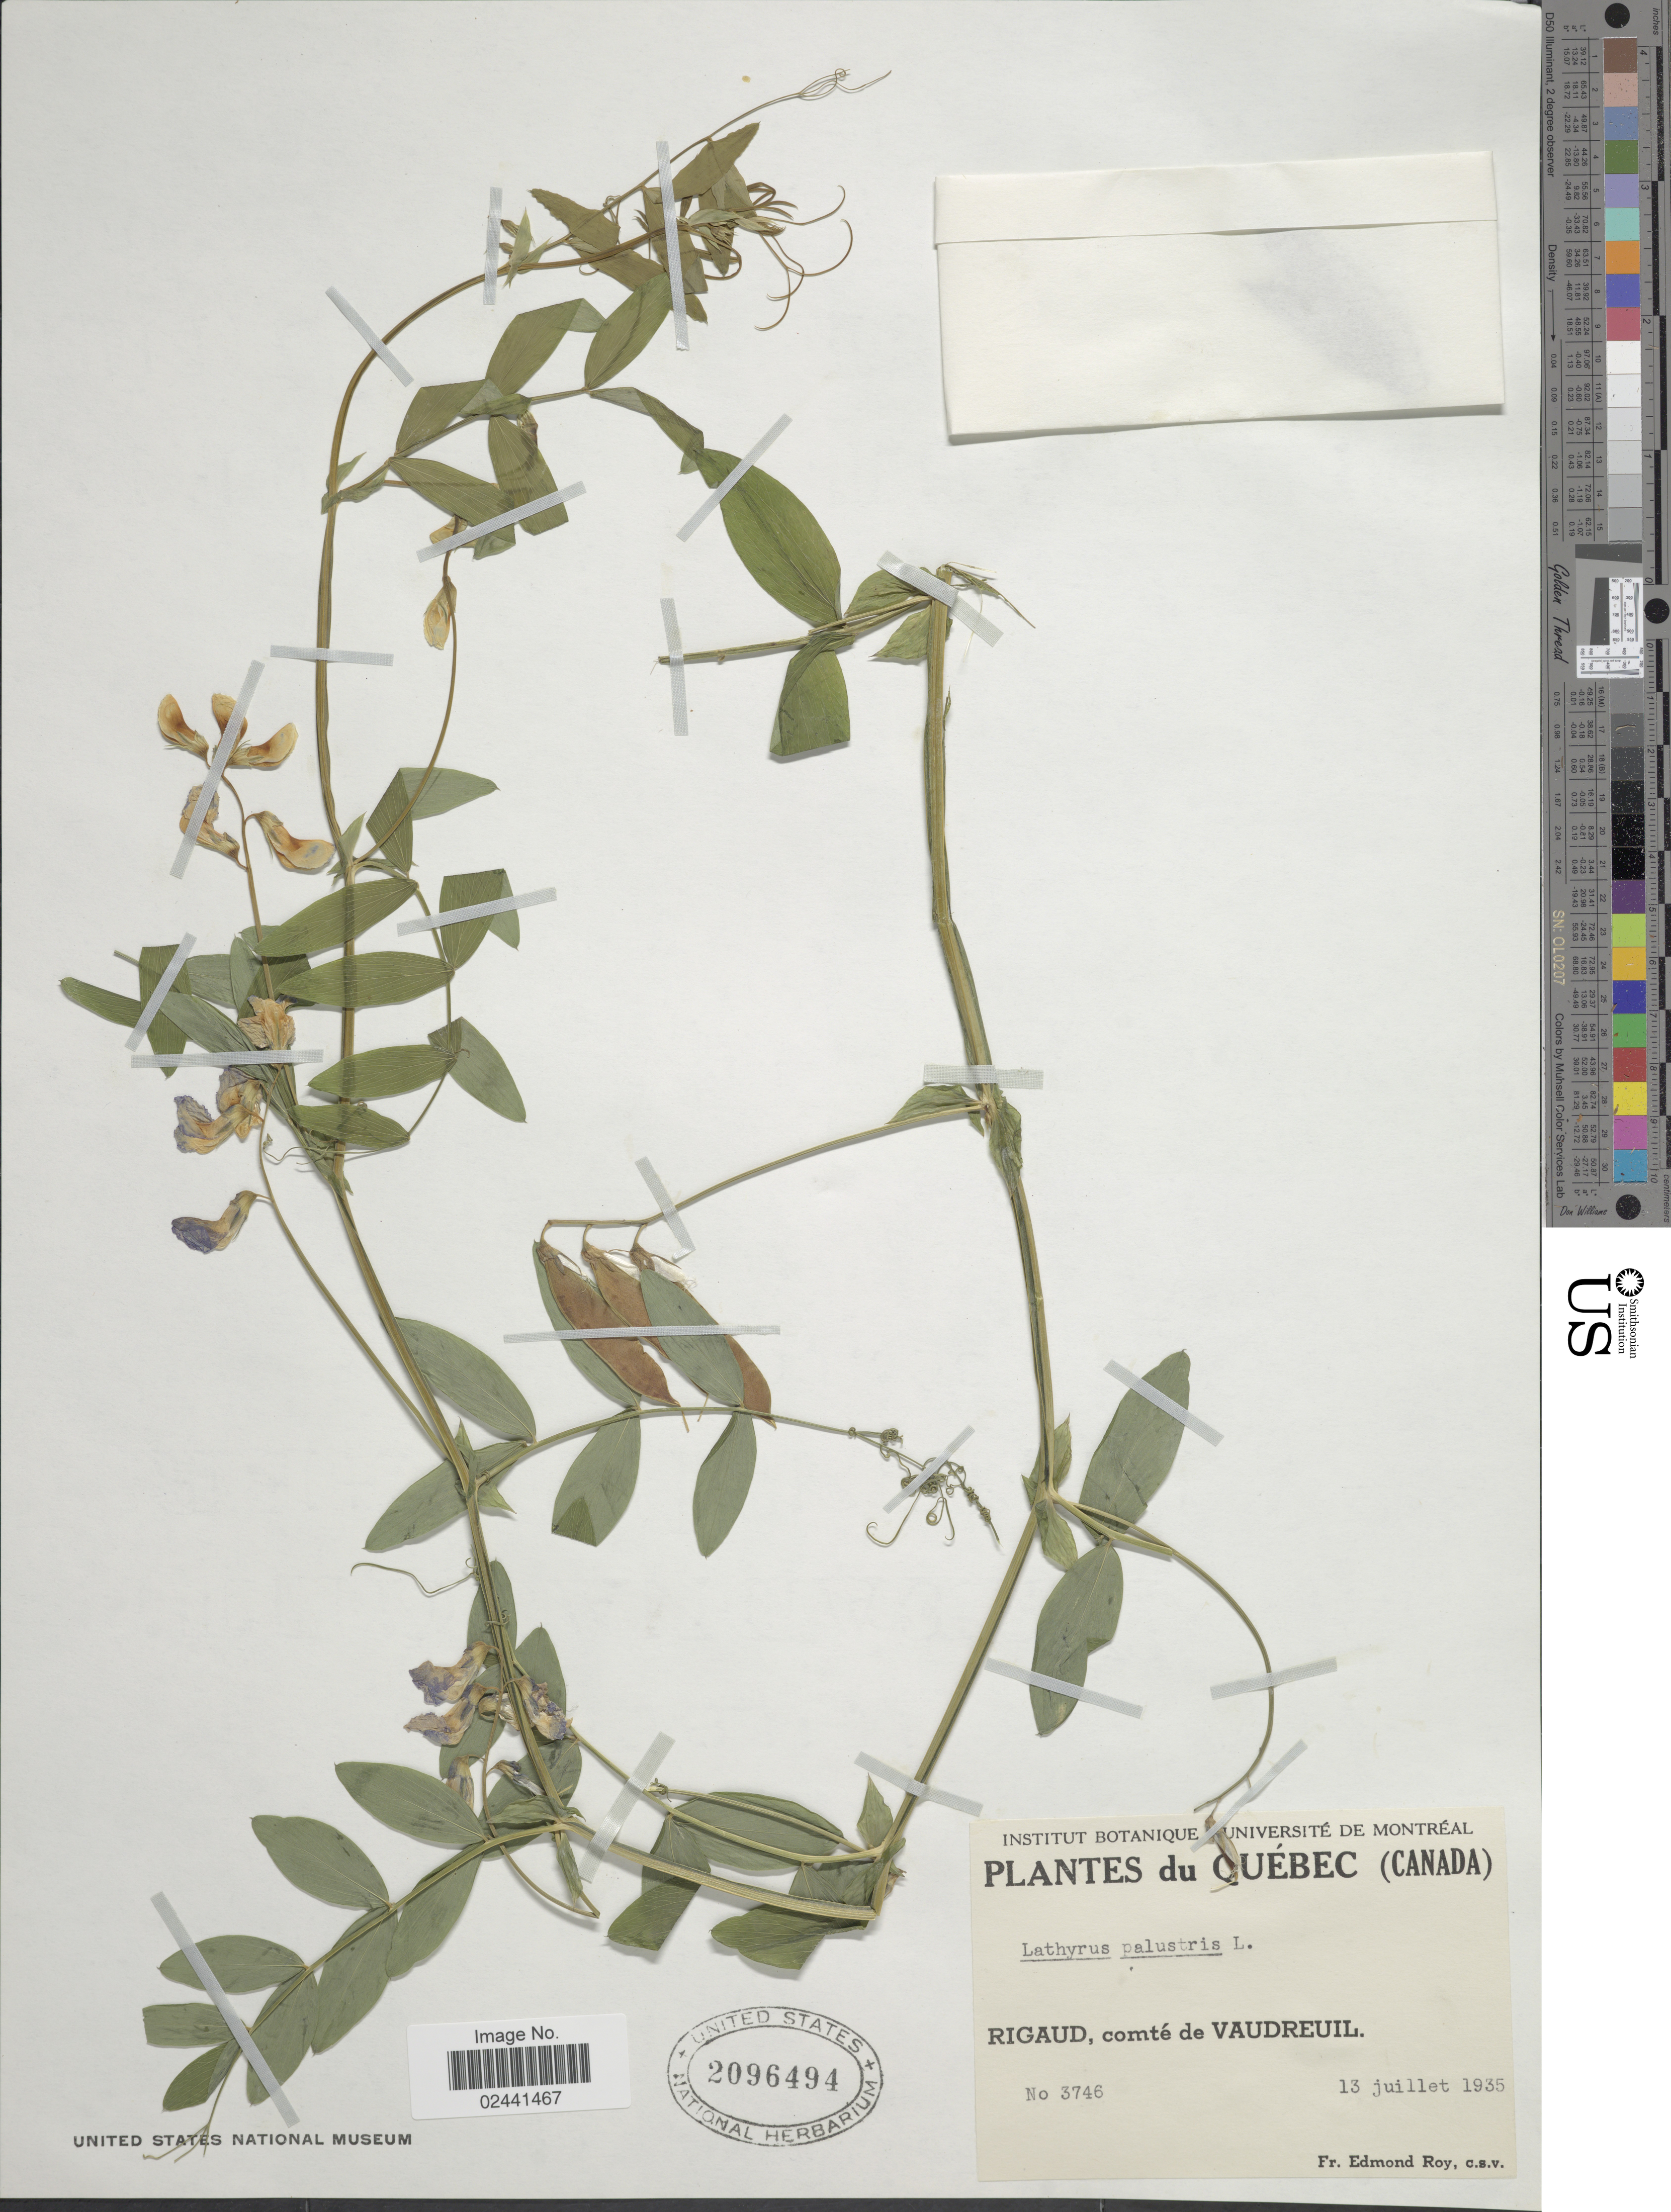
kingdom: Plantae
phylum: Tracheophyta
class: Magnoliopsida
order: Fabales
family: Fabaceae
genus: Lathyrus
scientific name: Lathyrus palustris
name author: L.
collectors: E. Roy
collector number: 3746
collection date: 1935-07-13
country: Canada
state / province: Quebec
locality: Rigaud, comté de Vaudreuil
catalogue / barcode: US 2096494